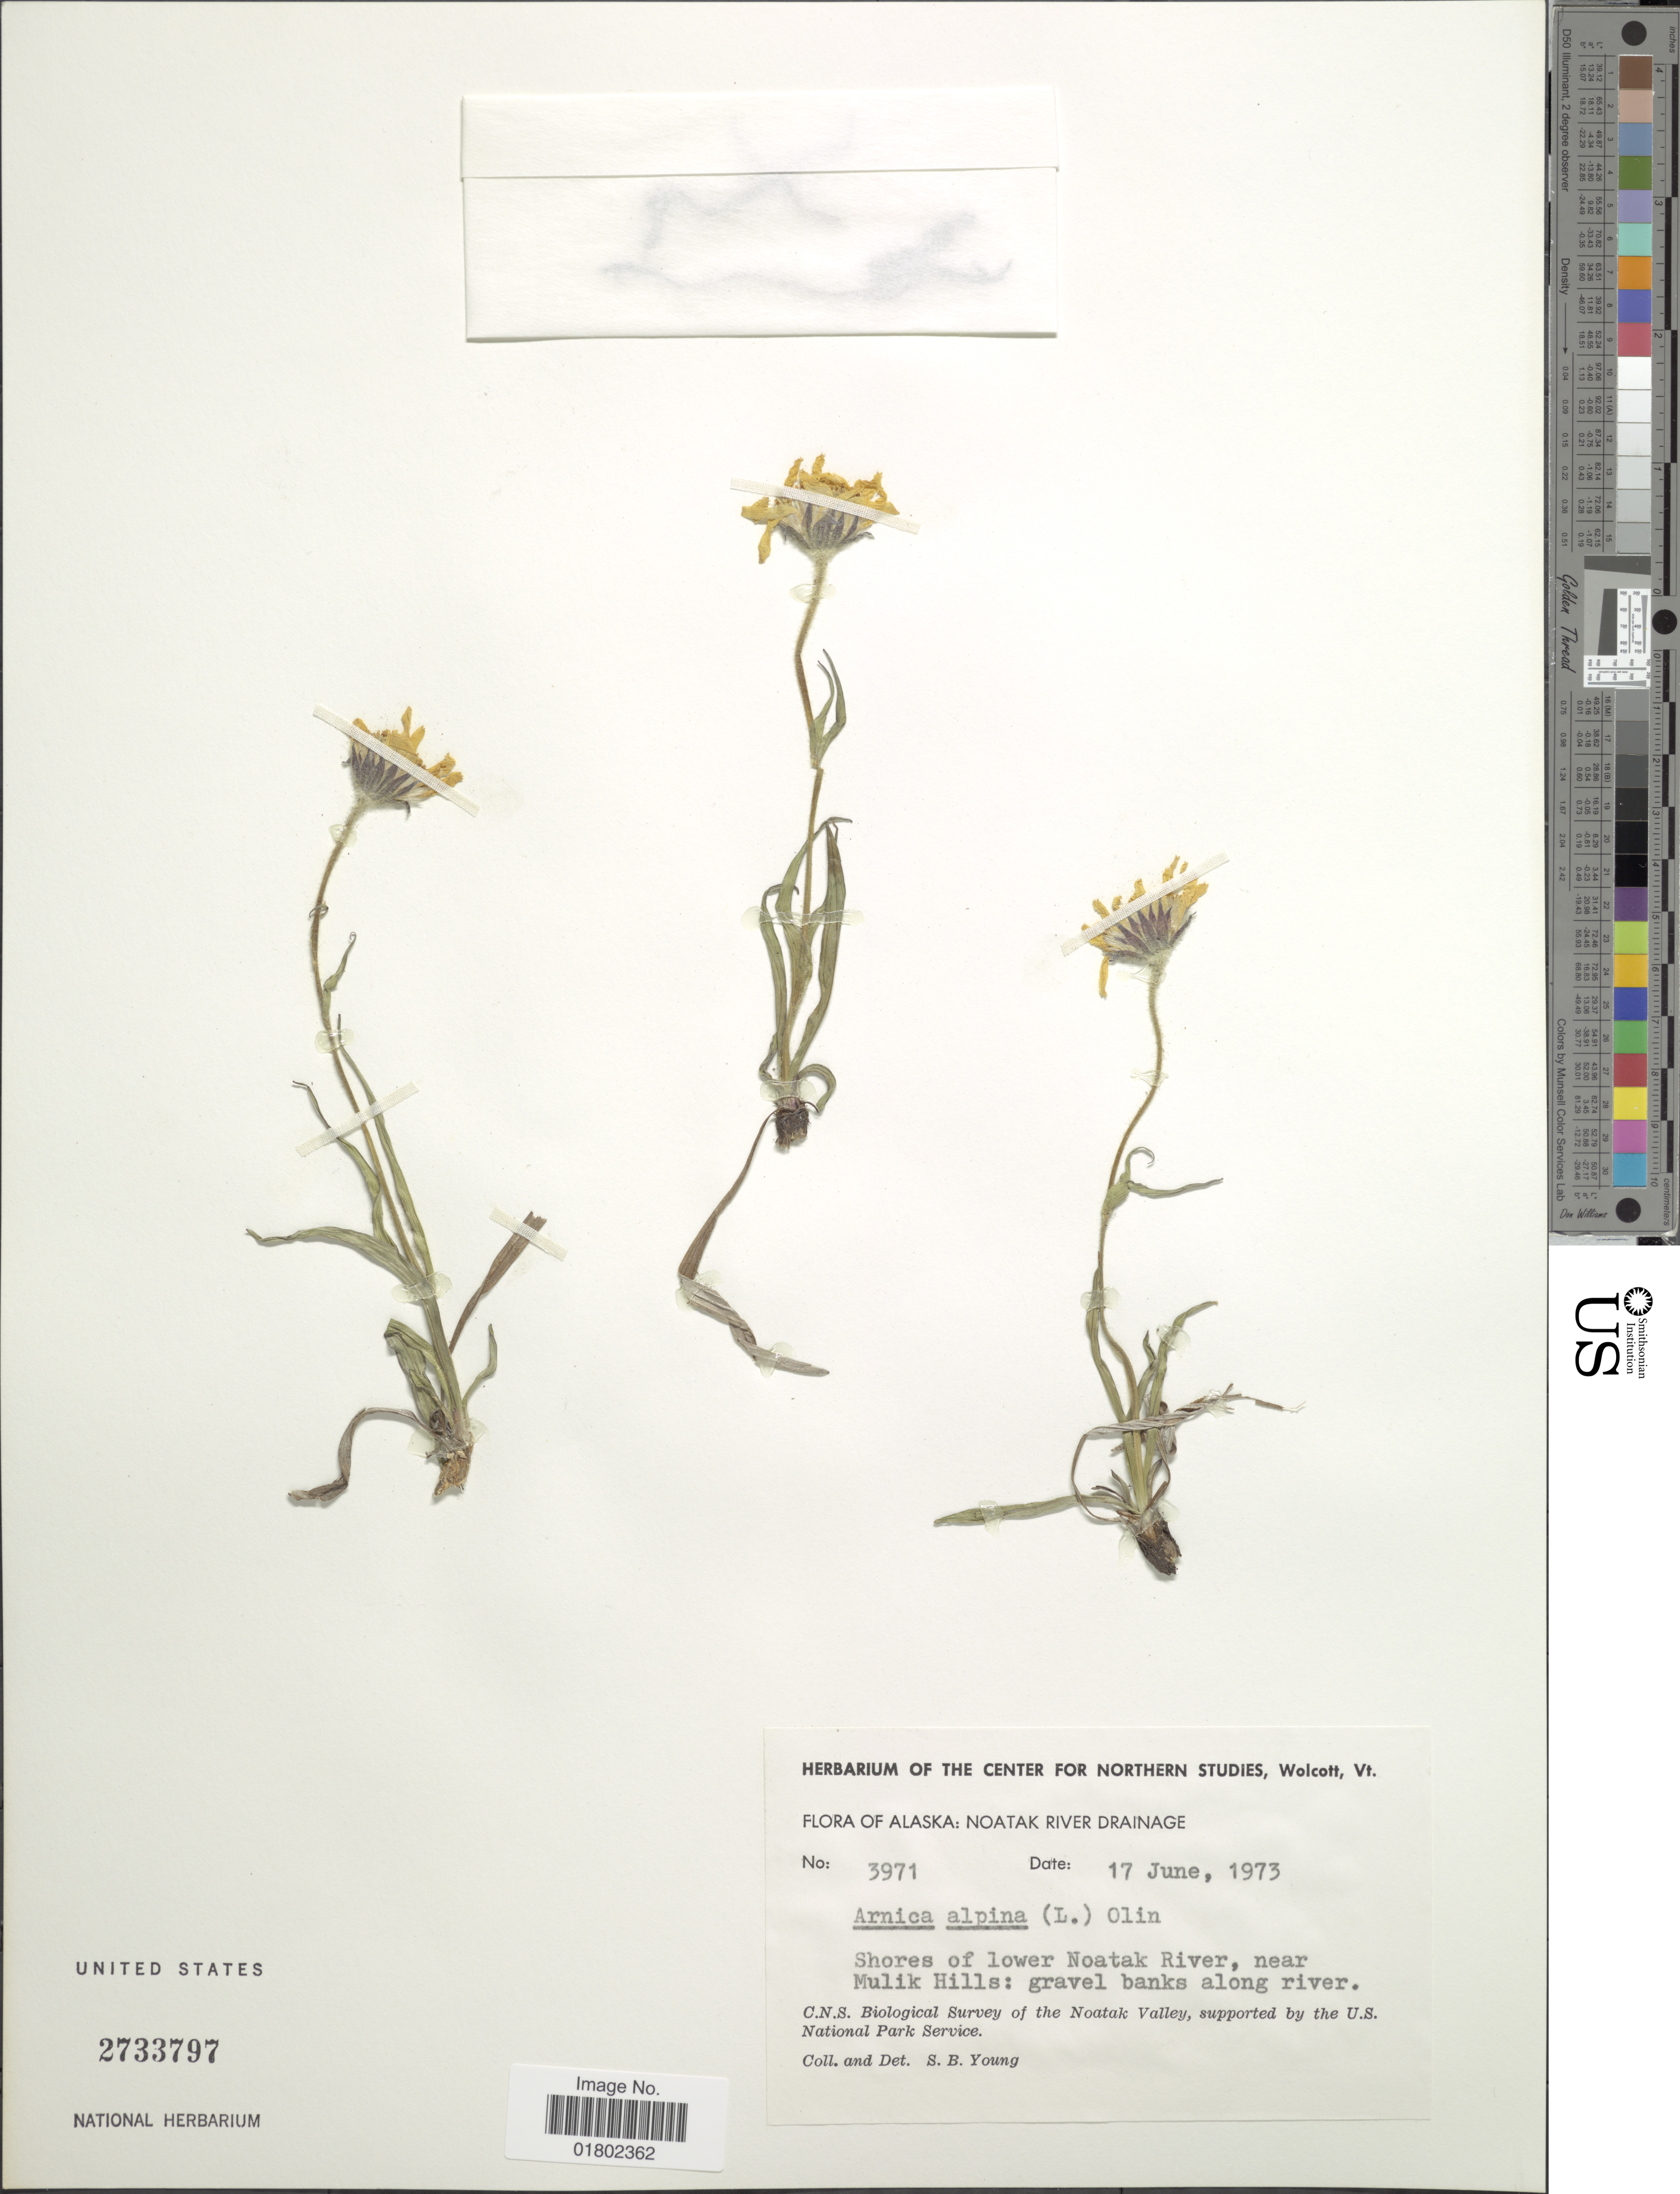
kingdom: Plantae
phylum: Tracheophyta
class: Magnoliopsida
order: Asterales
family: Asteraceae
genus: Arnica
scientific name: Arnica alpina var. angustifolia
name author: (Vahl) Maguire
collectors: S. Young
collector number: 3971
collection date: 1973-06-17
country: United States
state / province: Alaska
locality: Noatak River Drainage, shores of lower Noatak River, near Mulik Hills: along river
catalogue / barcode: US 2733797